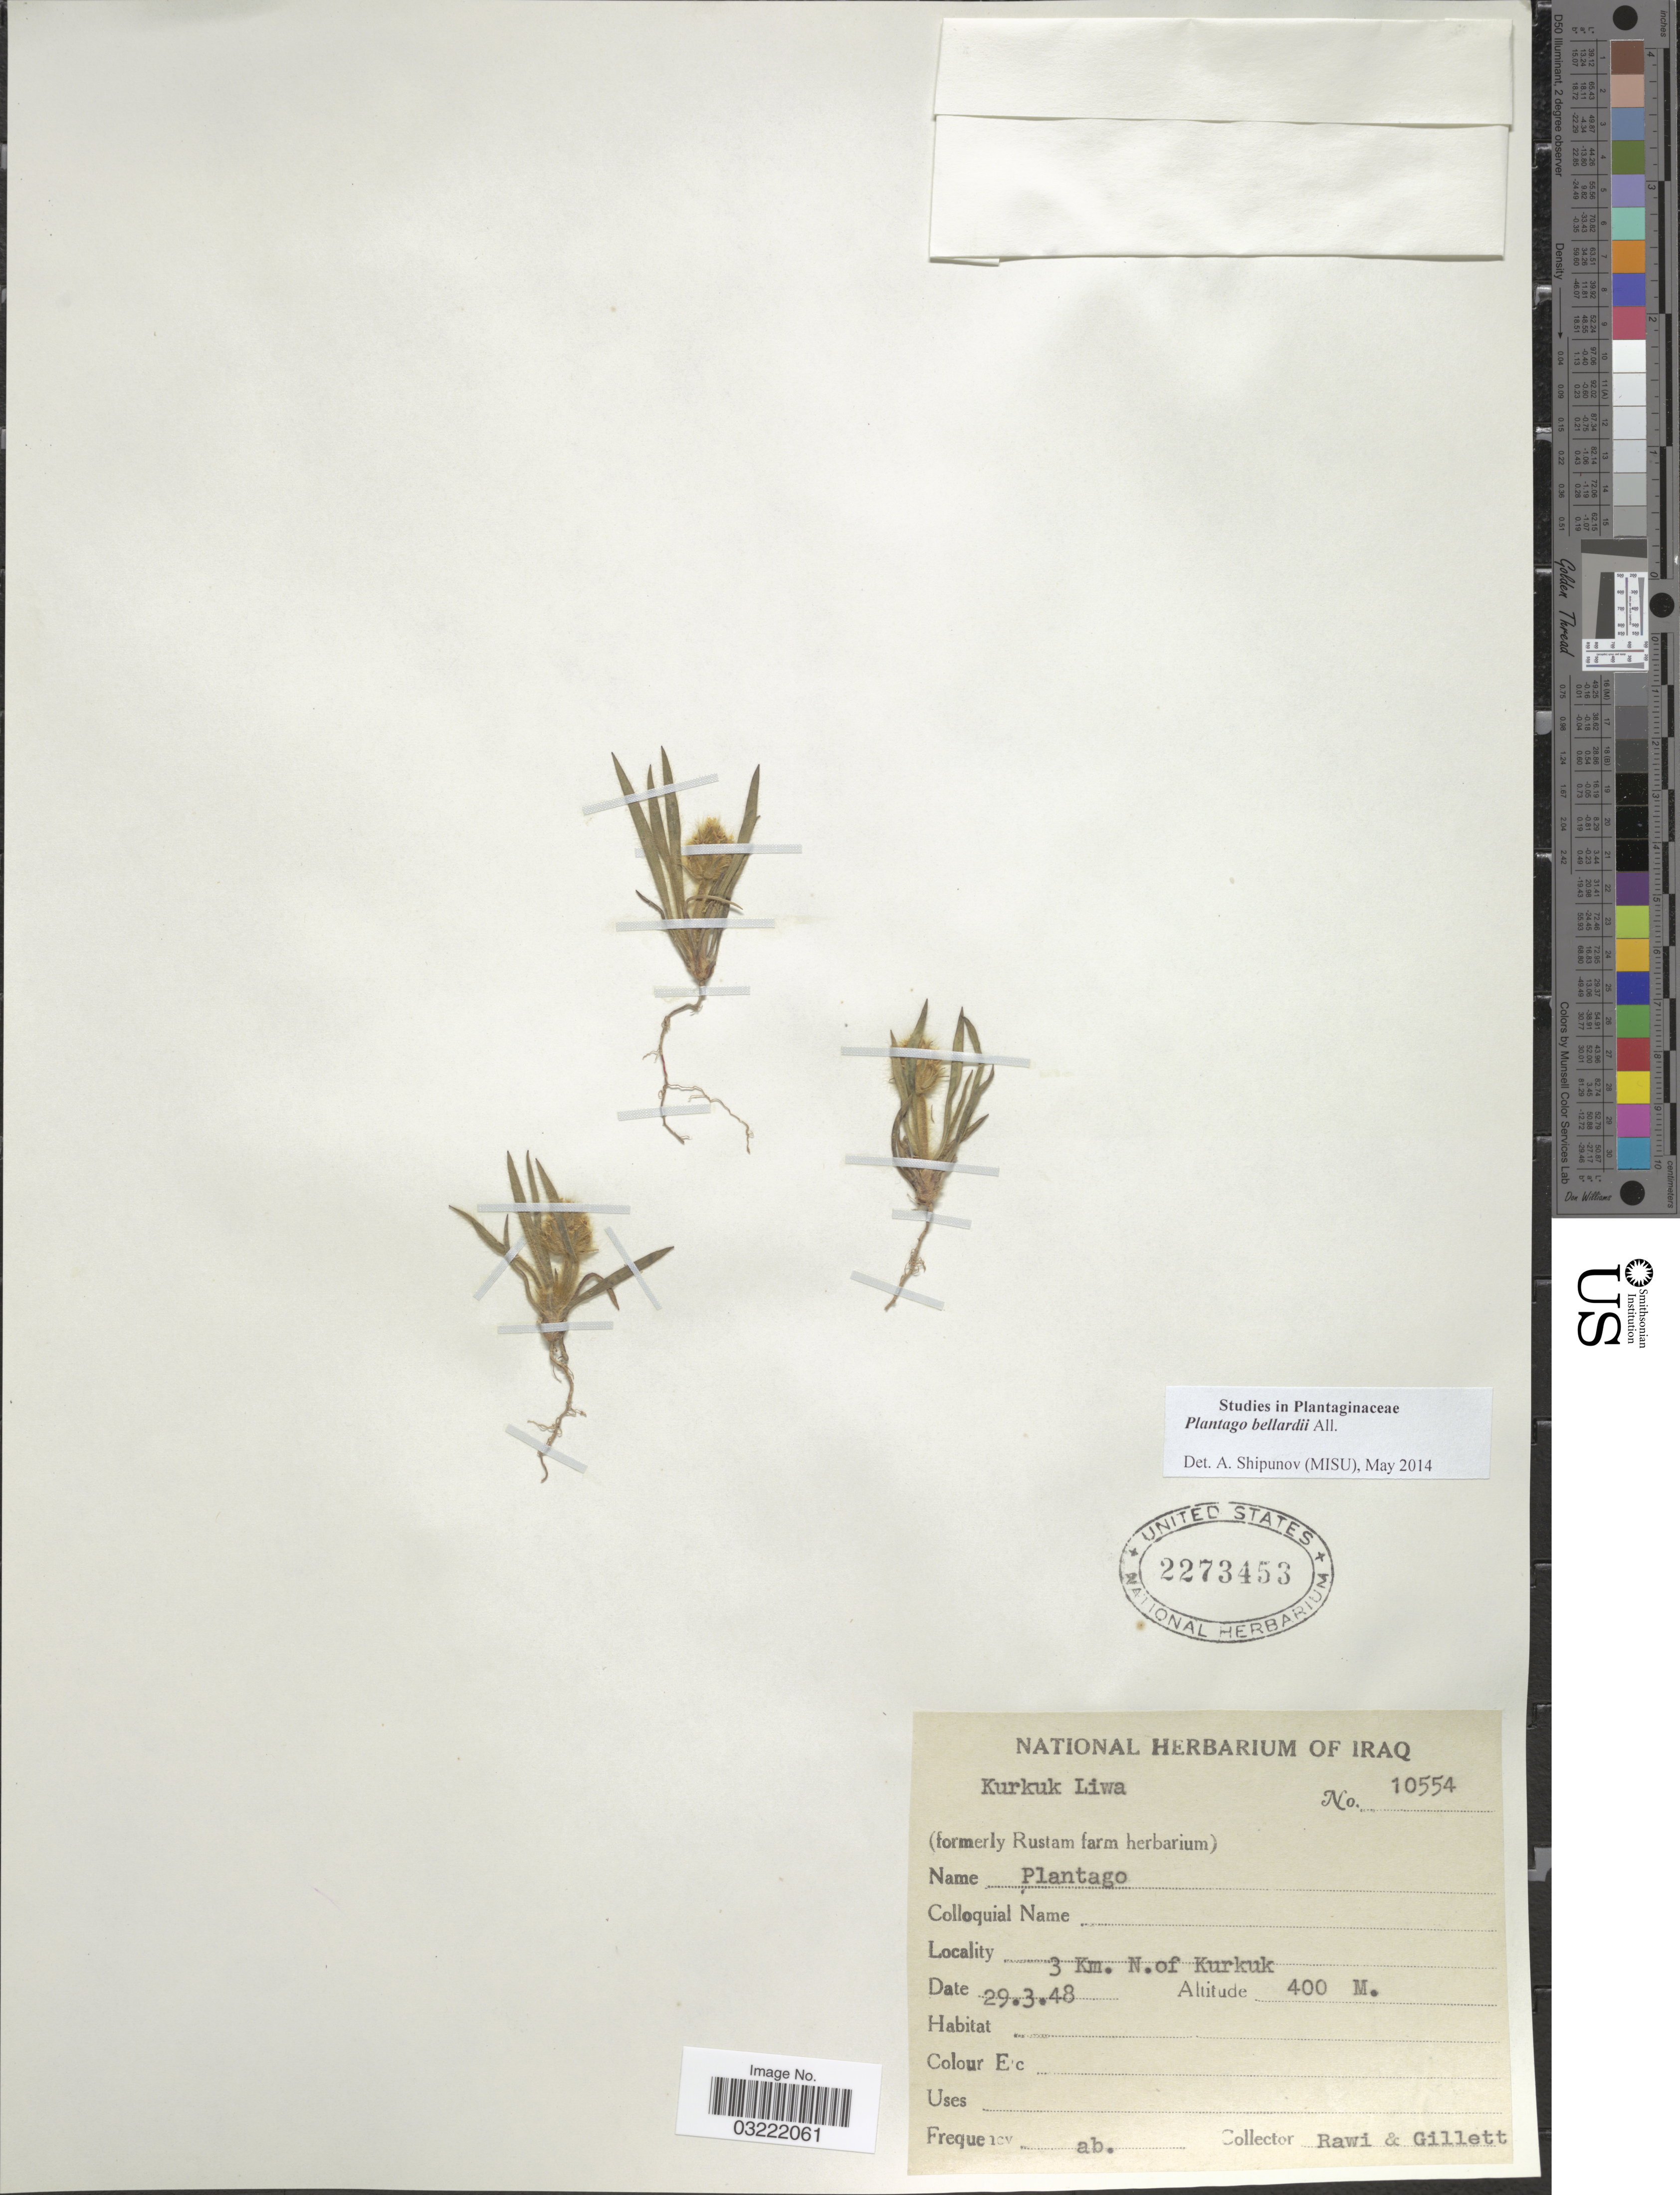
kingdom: Plantae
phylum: Tracheophyta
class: Magnoliopsida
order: Lamiales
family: Plantaginaceae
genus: Plantago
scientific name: Plantago bellardi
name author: All.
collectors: -. Rawi & Gillett, --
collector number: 10554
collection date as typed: Transcribed d/m/y: 29/3/48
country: Iraq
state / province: Kirkūk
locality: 3 Km. N. of Kurkuk. Kurkuk Liwa.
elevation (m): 400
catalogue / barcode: US 2273453